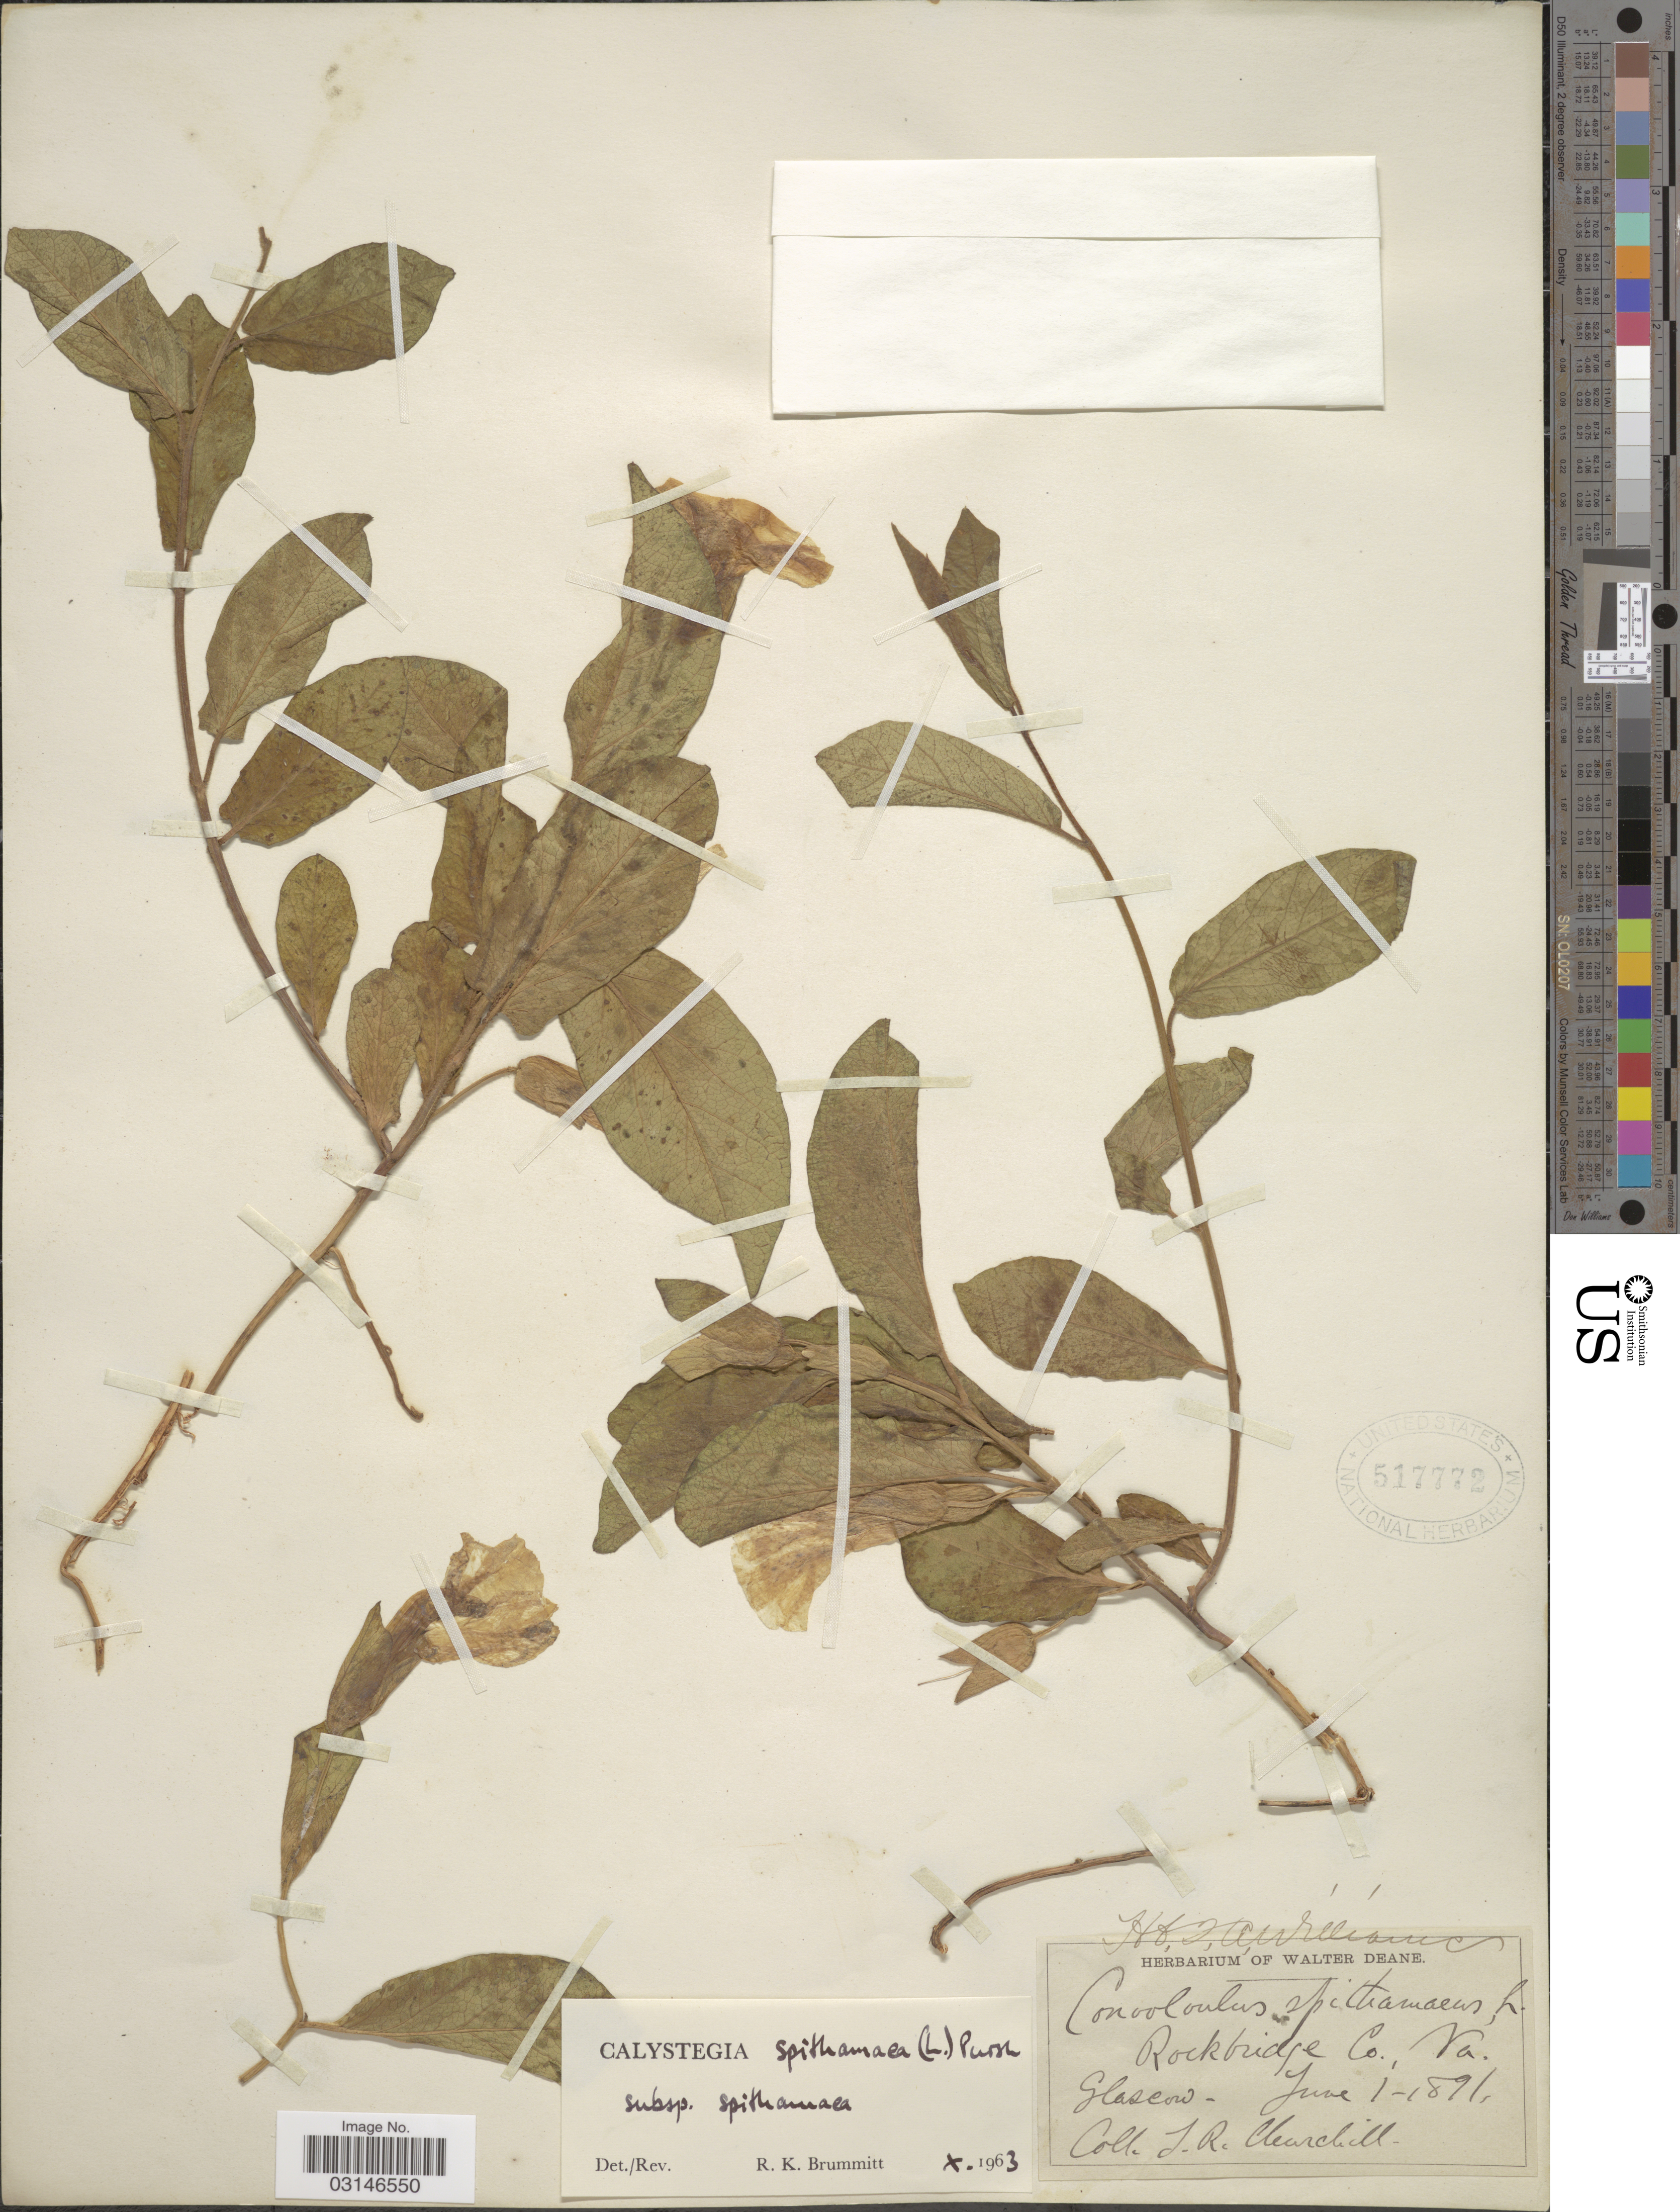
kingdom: Plantae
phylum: Tracheophyta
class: Magnoliopsida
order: Solanales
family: Convolvulaceae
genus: Calystegia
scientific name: Calystegia spithamaea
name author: (L.) Pursh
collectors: J. Churchill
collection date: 1891-06-01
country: United States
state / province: Virginia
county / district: Rockbridge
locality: Glascow.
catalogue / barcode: US 517772